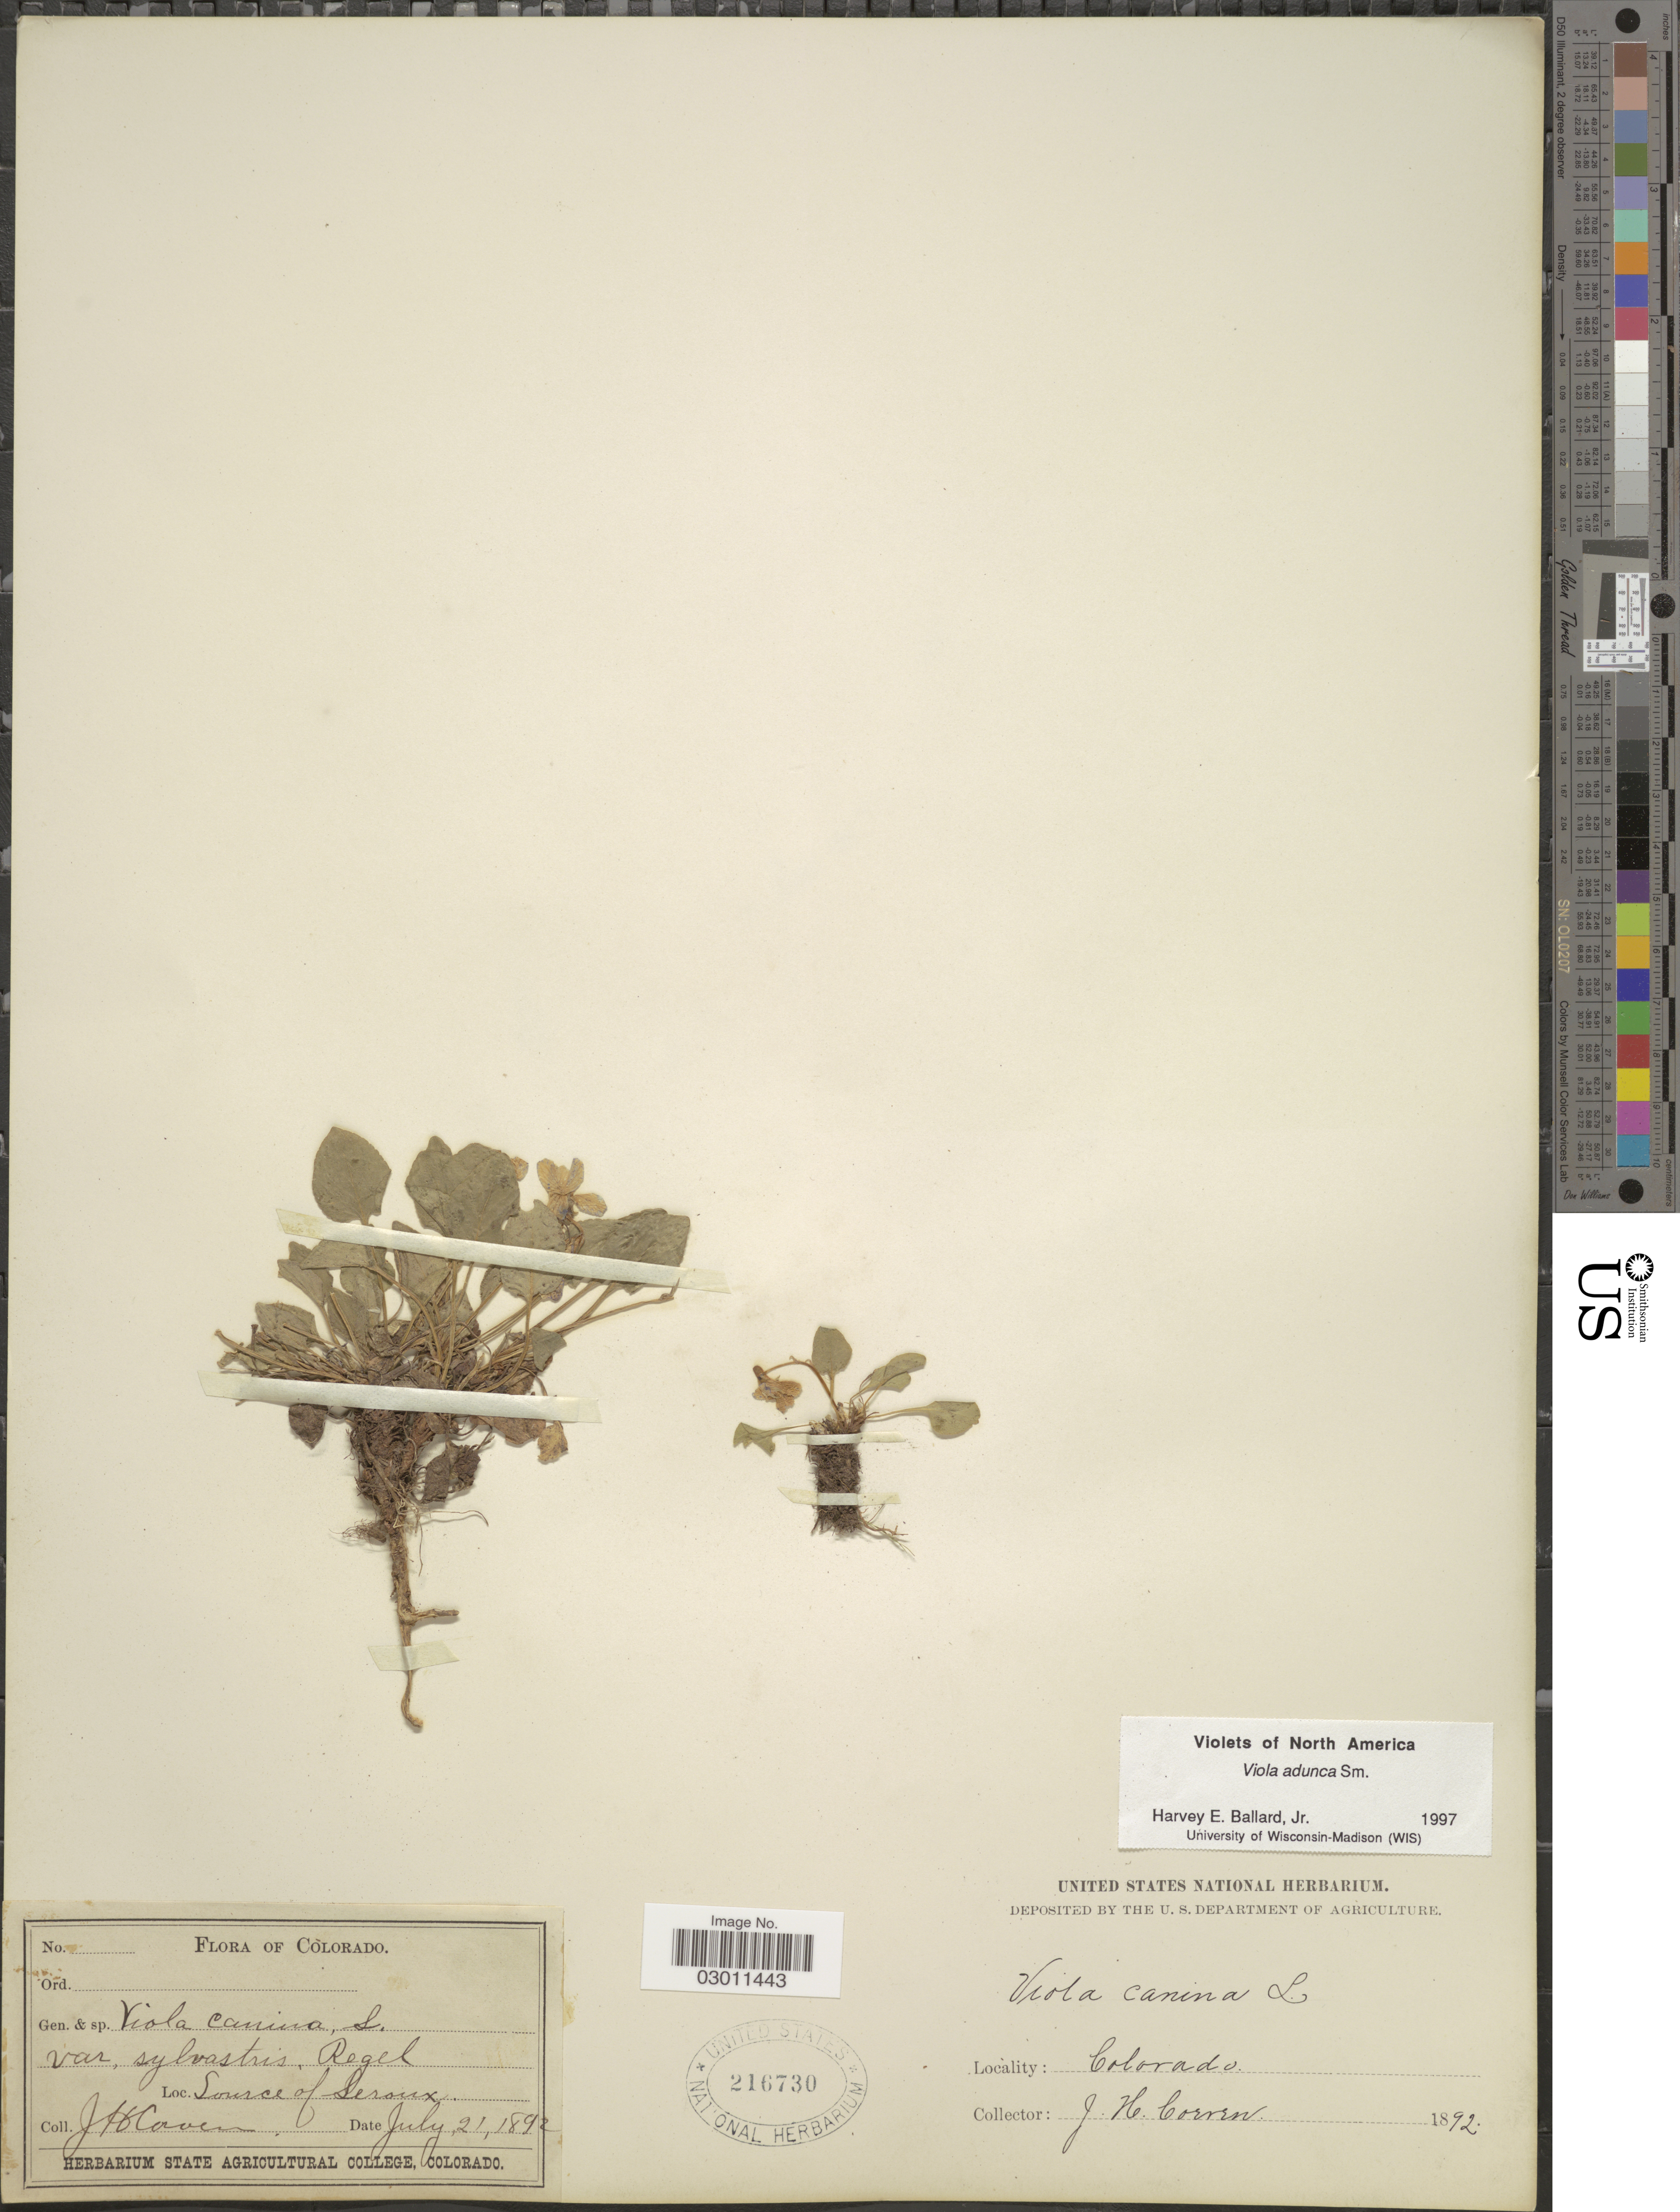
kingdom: Plantae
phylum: Tracheophyta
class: Magnoliopsida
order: Malpighiales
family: Violaceae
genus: Viola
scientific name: Viola adunca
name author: Sm.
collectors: J. Corven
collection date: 1892-07-21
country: United States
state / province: Colorado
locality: Source of Seroux.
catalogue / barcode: US 216730